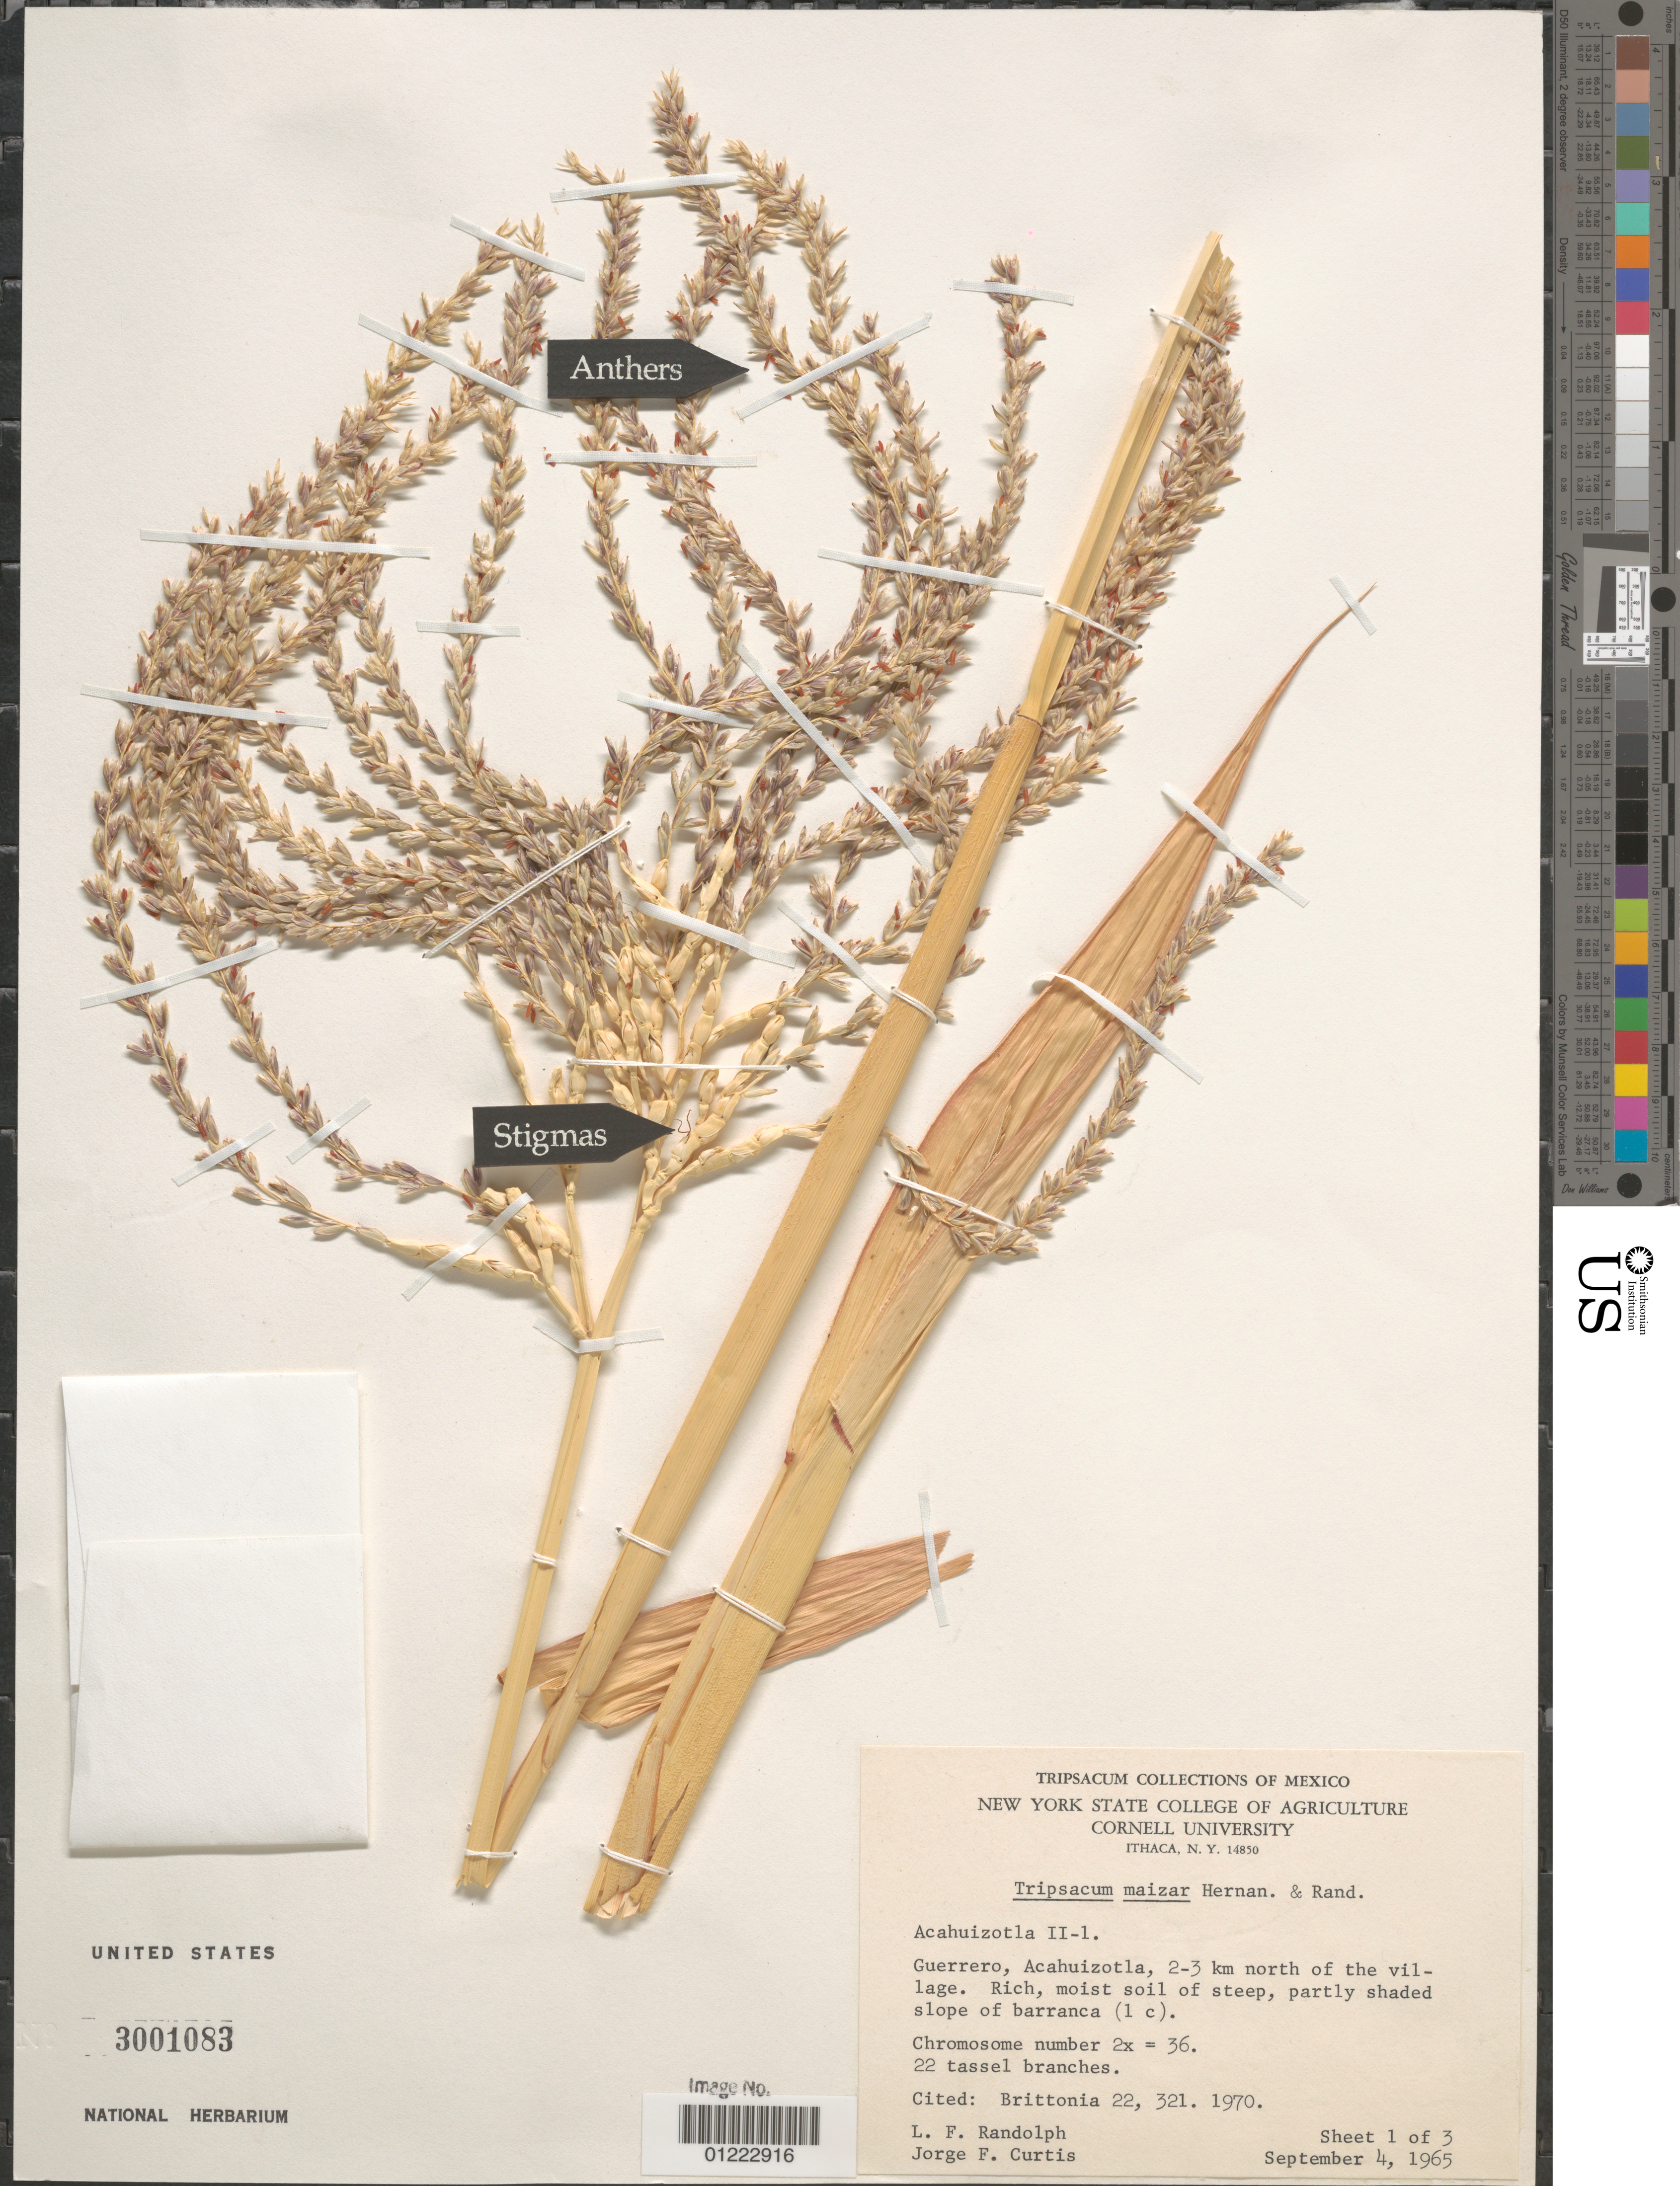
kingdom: Plantae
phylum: Tracheophyta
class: Liliopsida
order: Poales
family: Poaceae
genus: Tripsacum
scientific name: Tripsacum maizar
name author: Hern.-Xol. & Randolph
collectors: L. F. Randolph & J. Curtis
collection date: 1965-09-04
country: Mexico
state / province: Guerrero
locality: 2-3 km north of the village.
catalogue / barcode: US 3001083